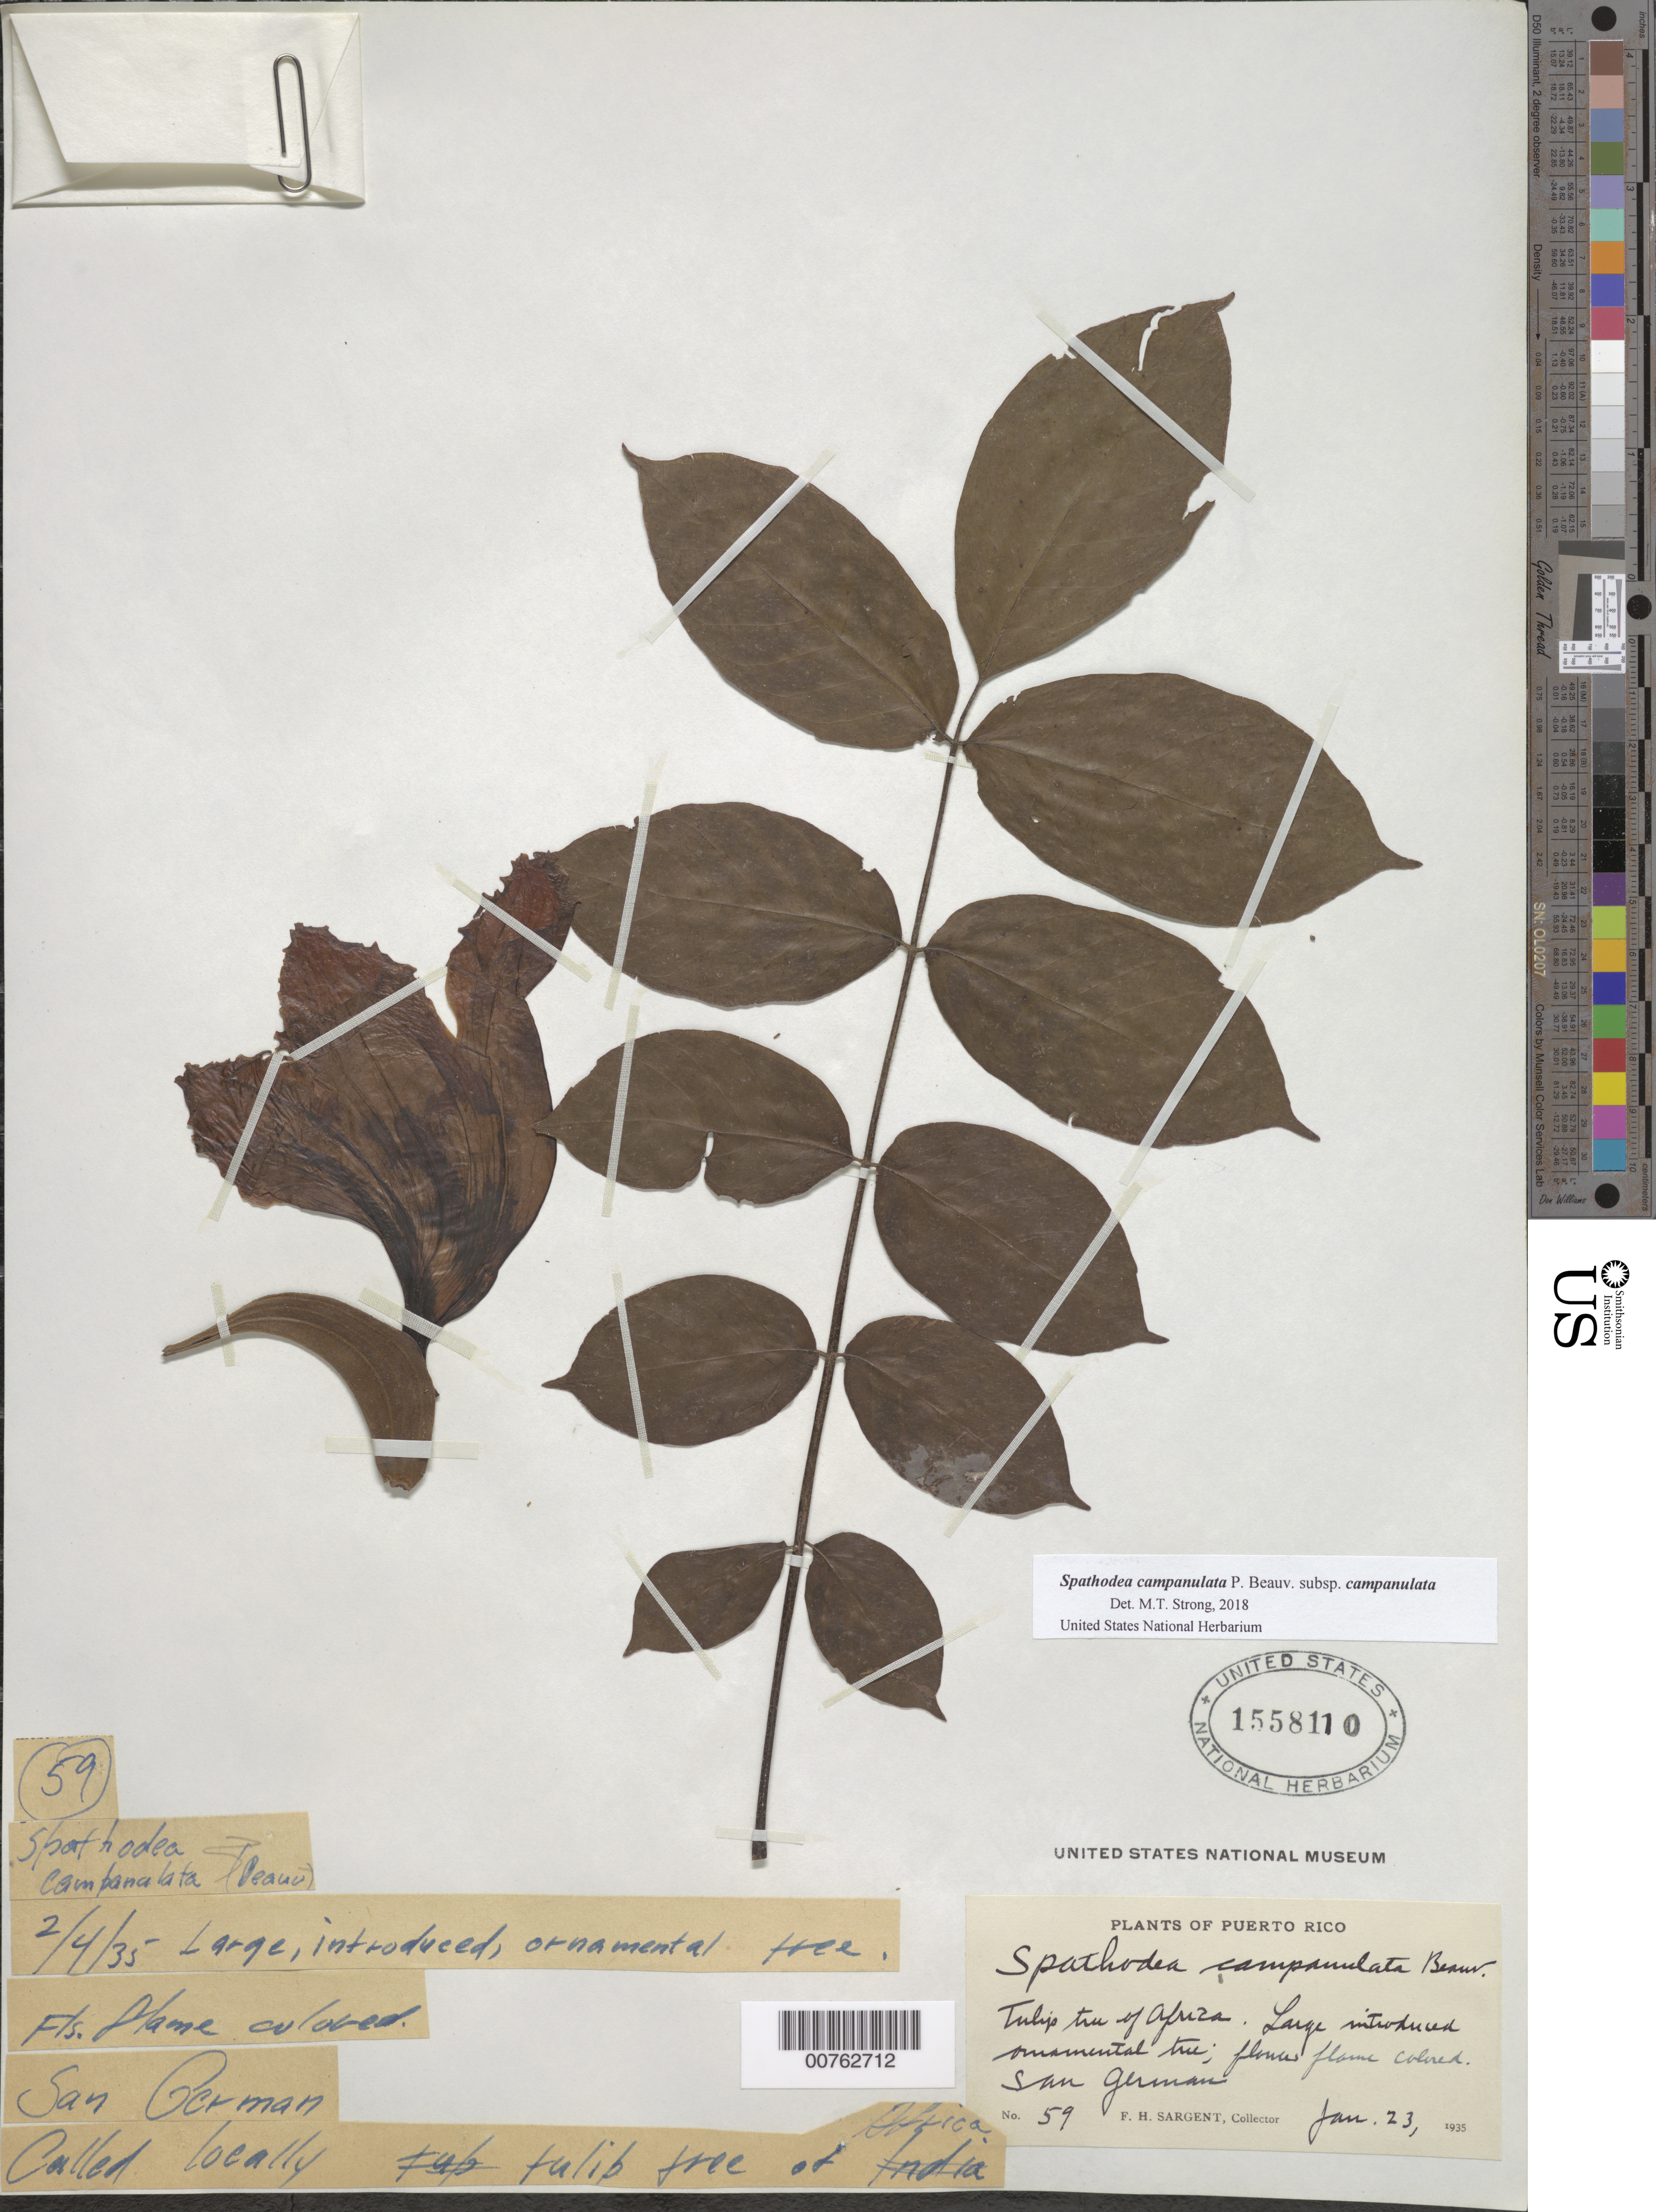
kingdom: Plantae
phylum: Tracheophyta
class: Magnoliopsida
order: Lamiales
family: Bignoniaceae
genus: Spathodea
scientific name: Spathodea campanulata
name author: P. Beauv.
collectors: F. H. Sargent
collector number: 59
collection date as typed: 23 Jan 1935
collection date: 1935-01-23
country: Puerto Rico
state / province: San Germán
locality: San Germán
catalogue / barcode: US 1558110